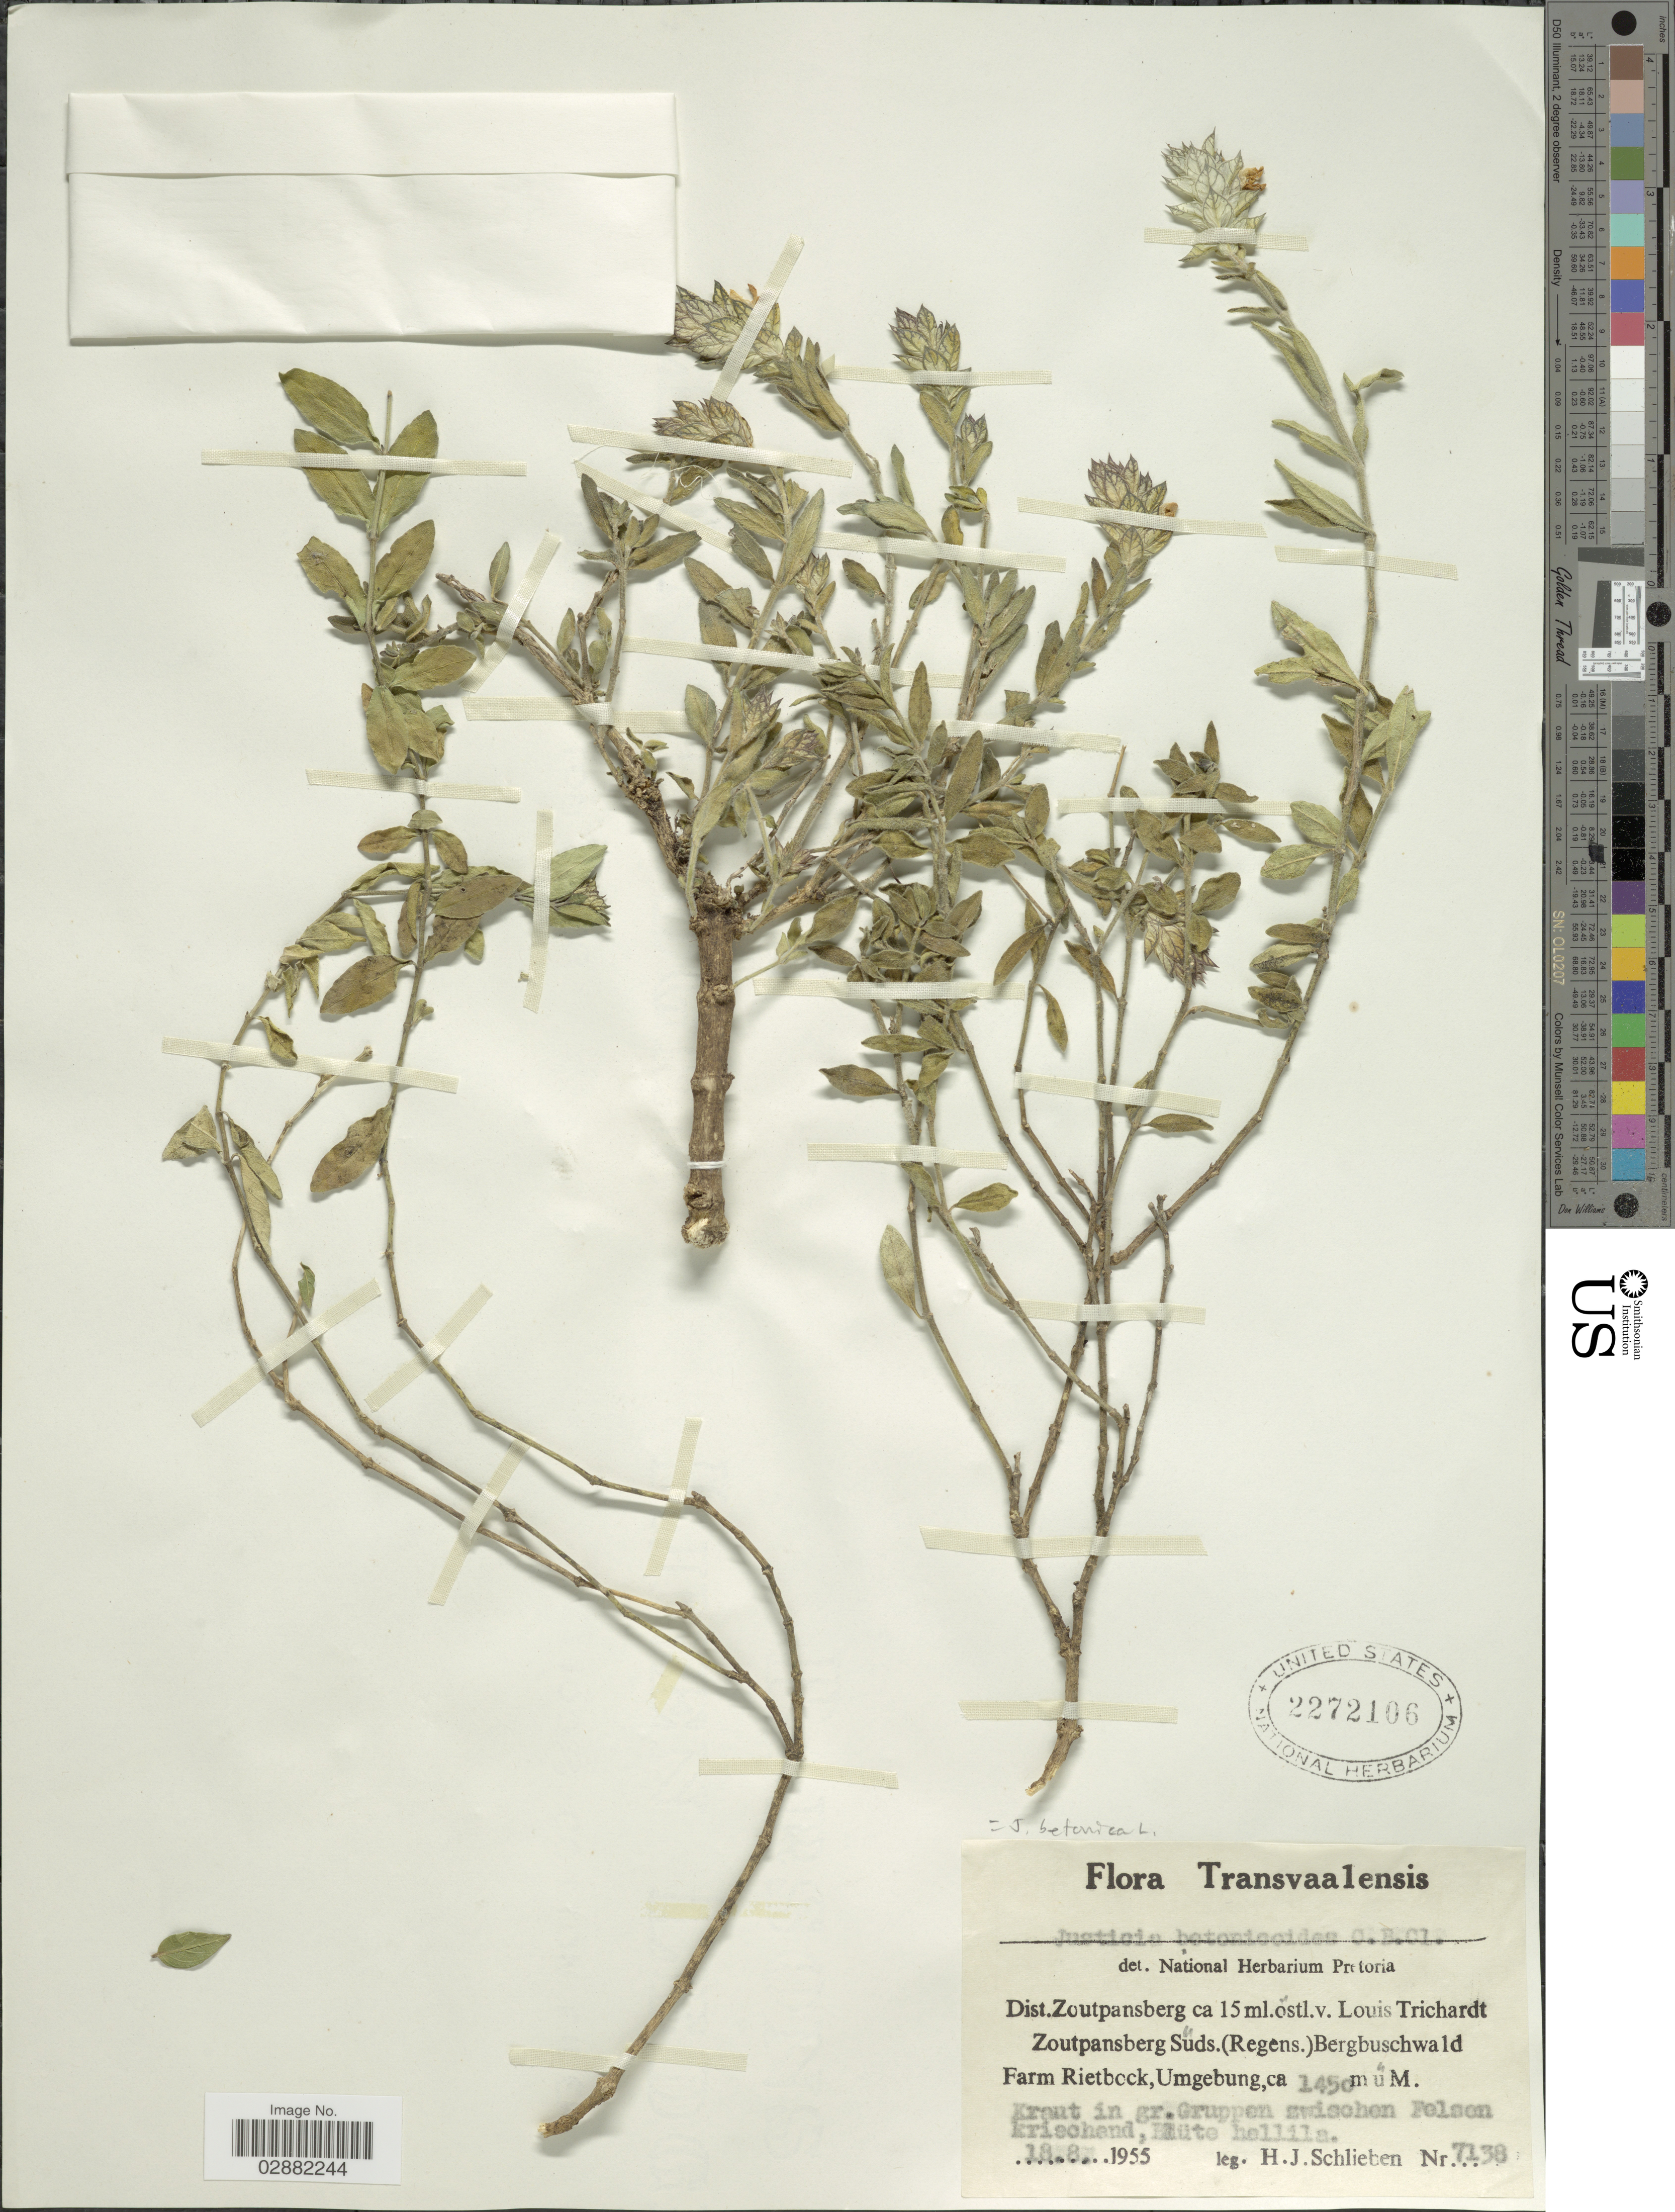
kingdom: Plantae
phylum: Tracheophyta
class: Magnoliopsida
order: Lamiales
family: Acanthaceae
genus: Justicia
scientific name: Justicia betonica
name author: L.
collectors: H. J. Schlieben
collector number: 7138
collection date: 1955-08-18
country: South Africa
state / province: Limpopo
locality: Transvaalensis. Dist. Zoutpansberg ca 15 ml. östl. v. Louis Trichardt Zoutpansbeg Süds. (Regens.) Bergbuschwald Farm Rietbock, Umgebung. Kraut in gr. Gruppen zwischen Felsen krischend, Blüte hellila.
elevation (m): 1450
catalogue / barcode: US 2272106